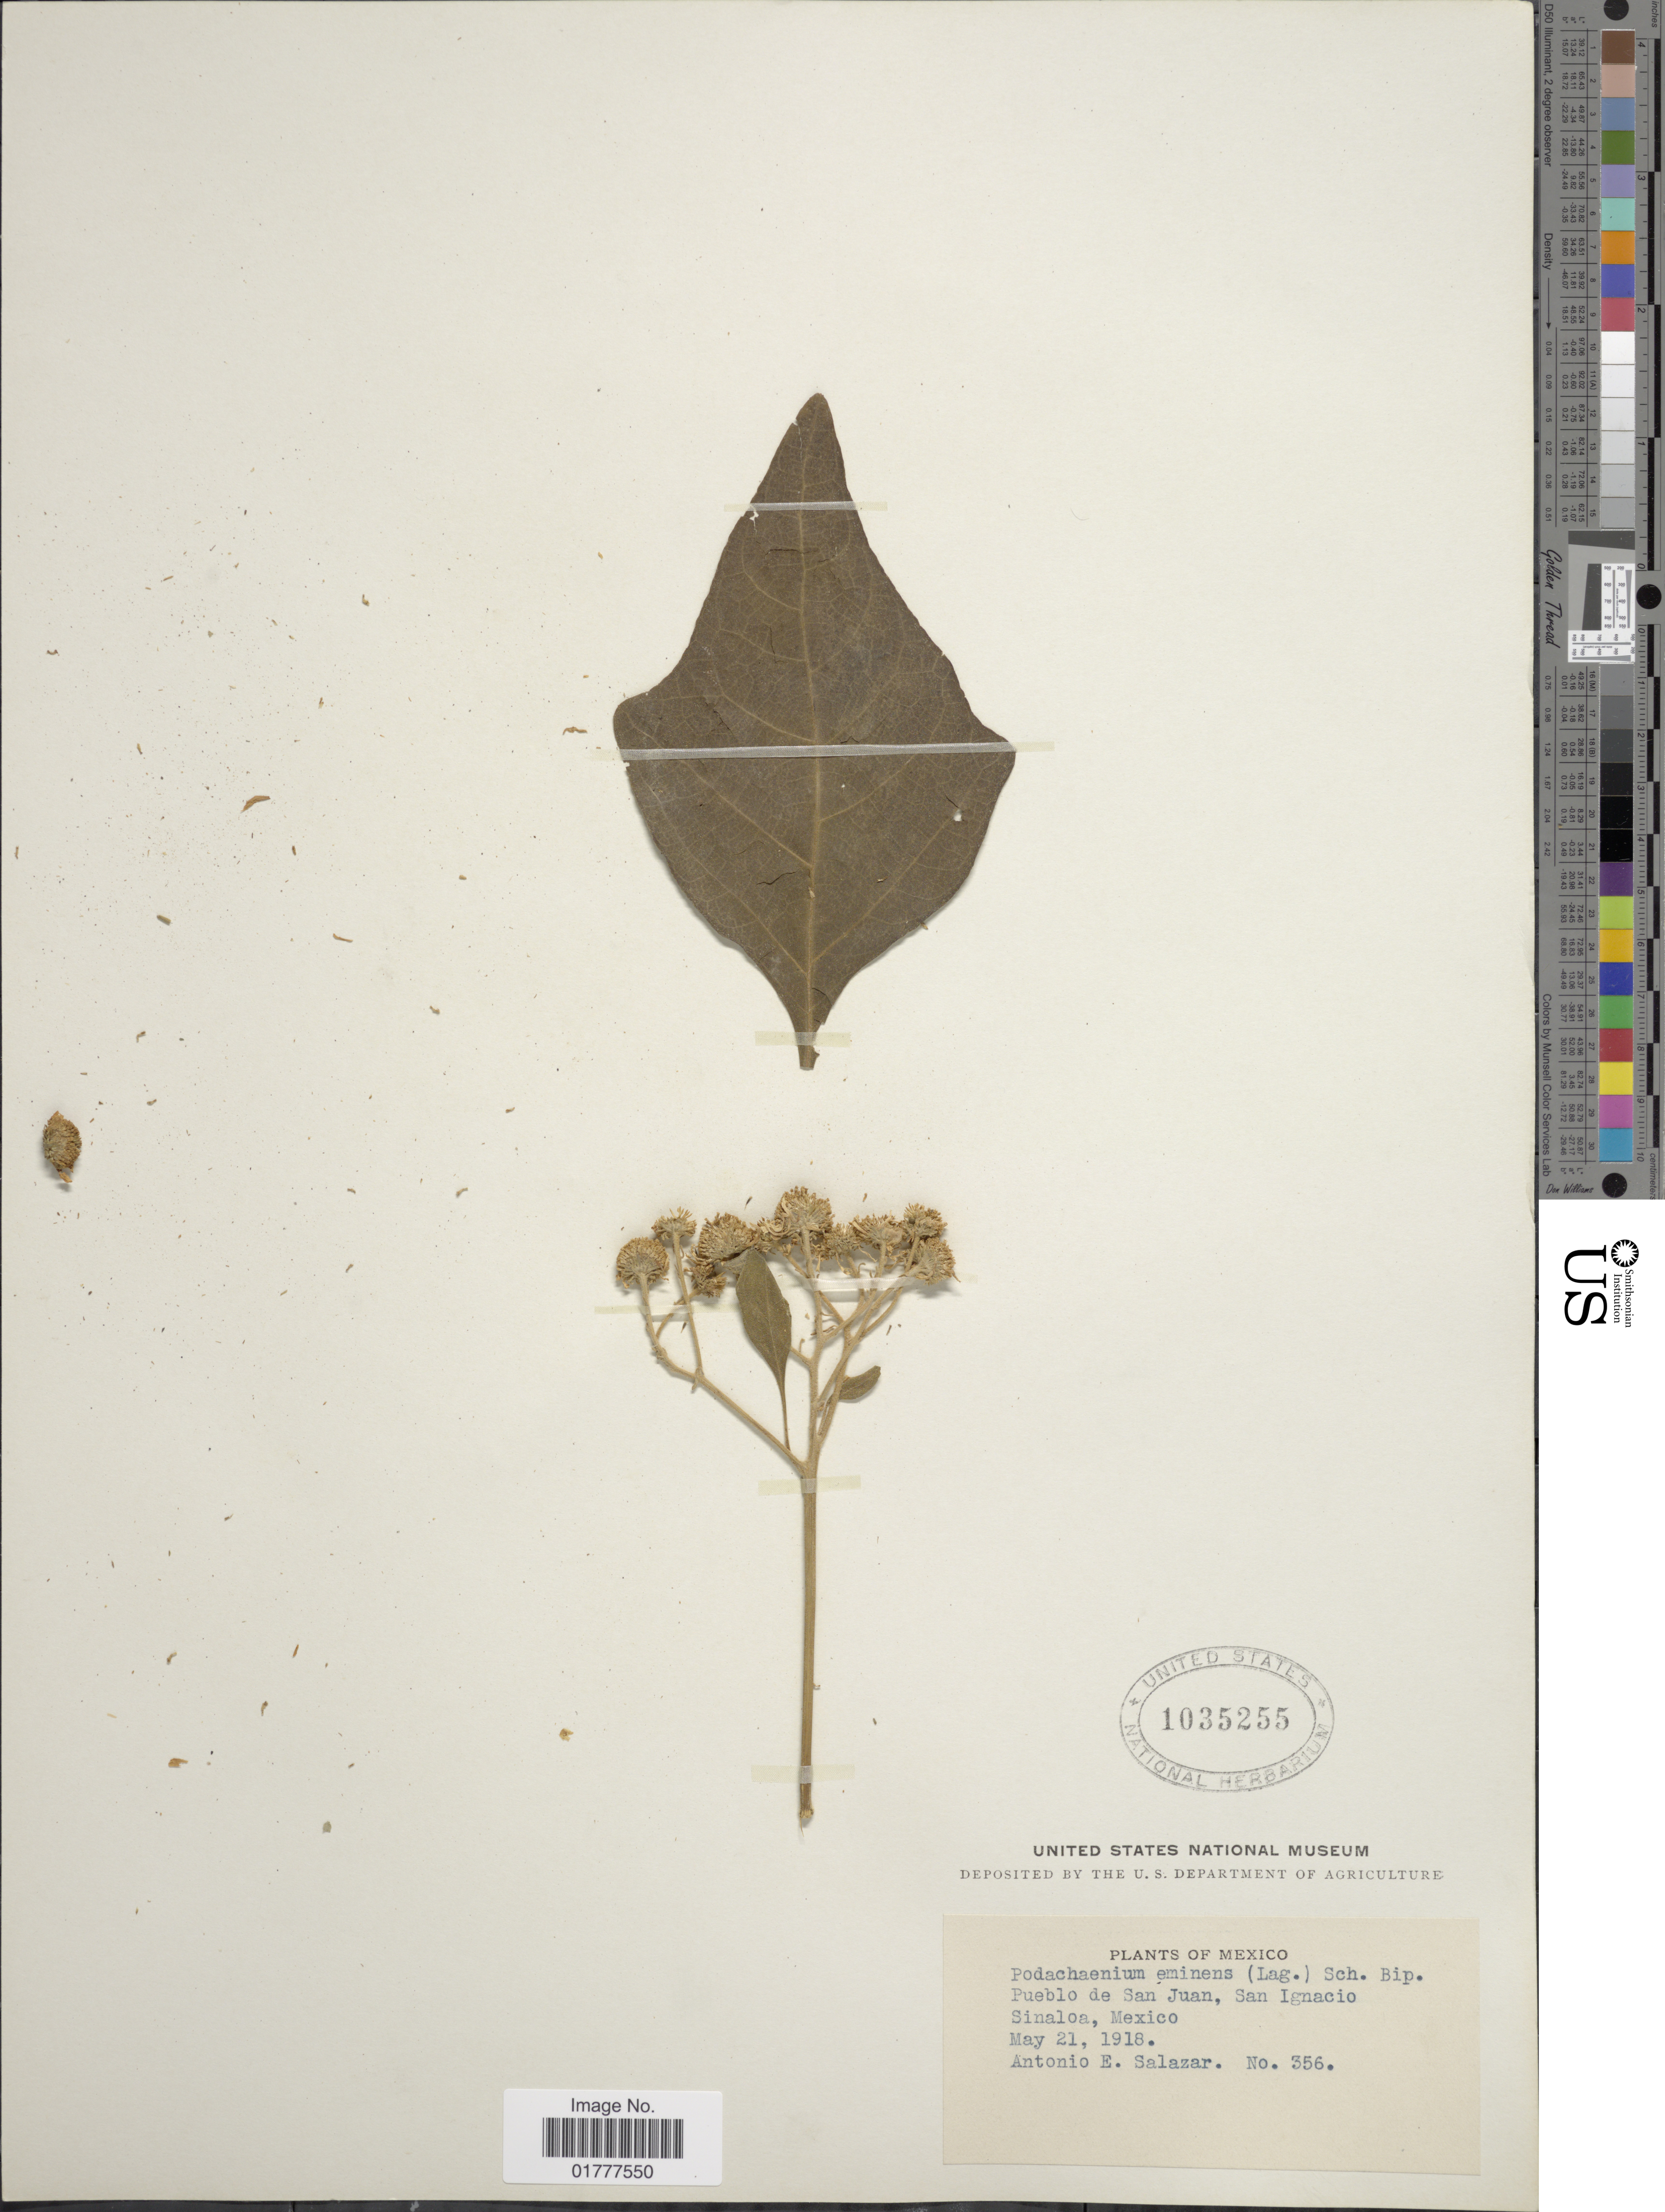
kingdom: Plantae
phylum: Tracheophyta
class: Magnoliopsida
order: Asterales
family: Asteraceae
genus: Podachaenium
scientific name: Podachaenium eminens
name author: (Lag.) Sch. Bip. ex Sch. Bip.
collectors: A. E. Salazar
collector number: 356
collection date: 1918-05-21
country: Mexico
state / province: Sinaloa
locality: Pueblo de San Juan, San Ignacio, Sinaloa, Mexico.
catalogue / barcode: US 1035255